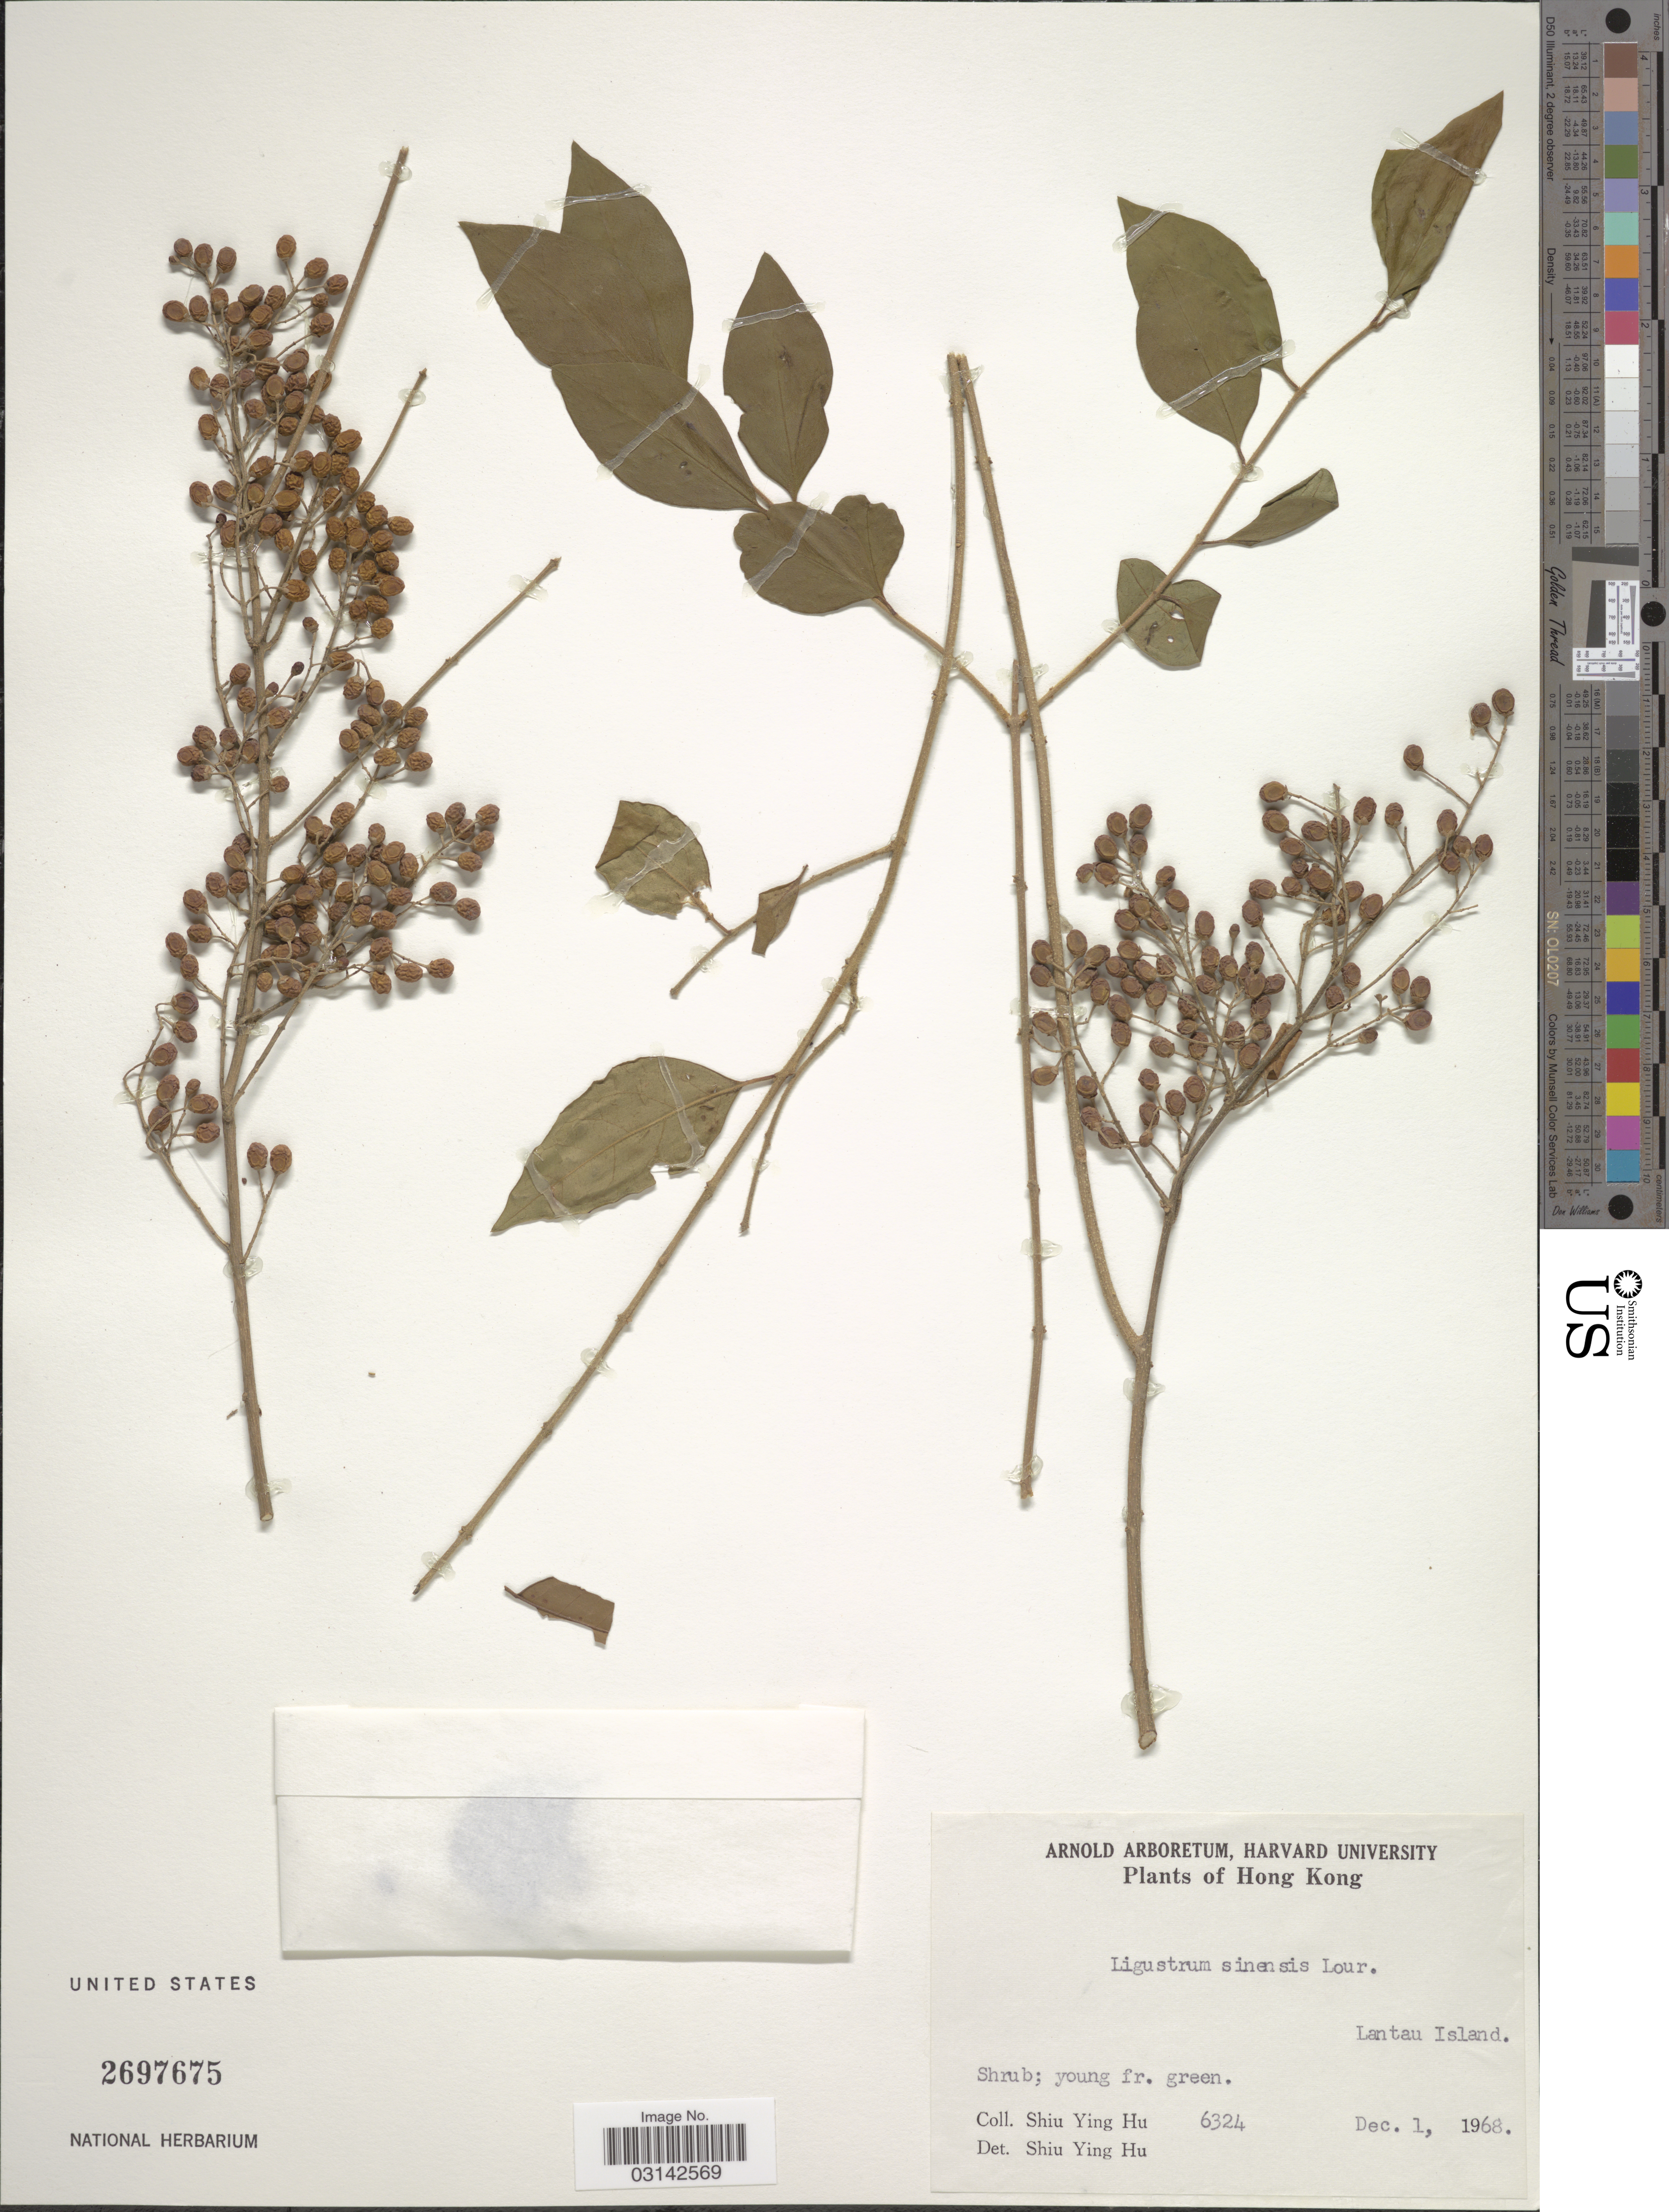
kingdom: Plantae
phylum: Tracheophyta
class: Magnoliopsida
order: Lamiales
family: Oleaceae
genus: Ligustrum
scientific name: Ligustrum sinense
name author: Lour.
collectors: S. Y. Hu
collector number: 6324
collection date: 1968-12-01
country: China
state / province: Hong Kong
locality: Lantau Island.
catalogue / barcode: US 2697675